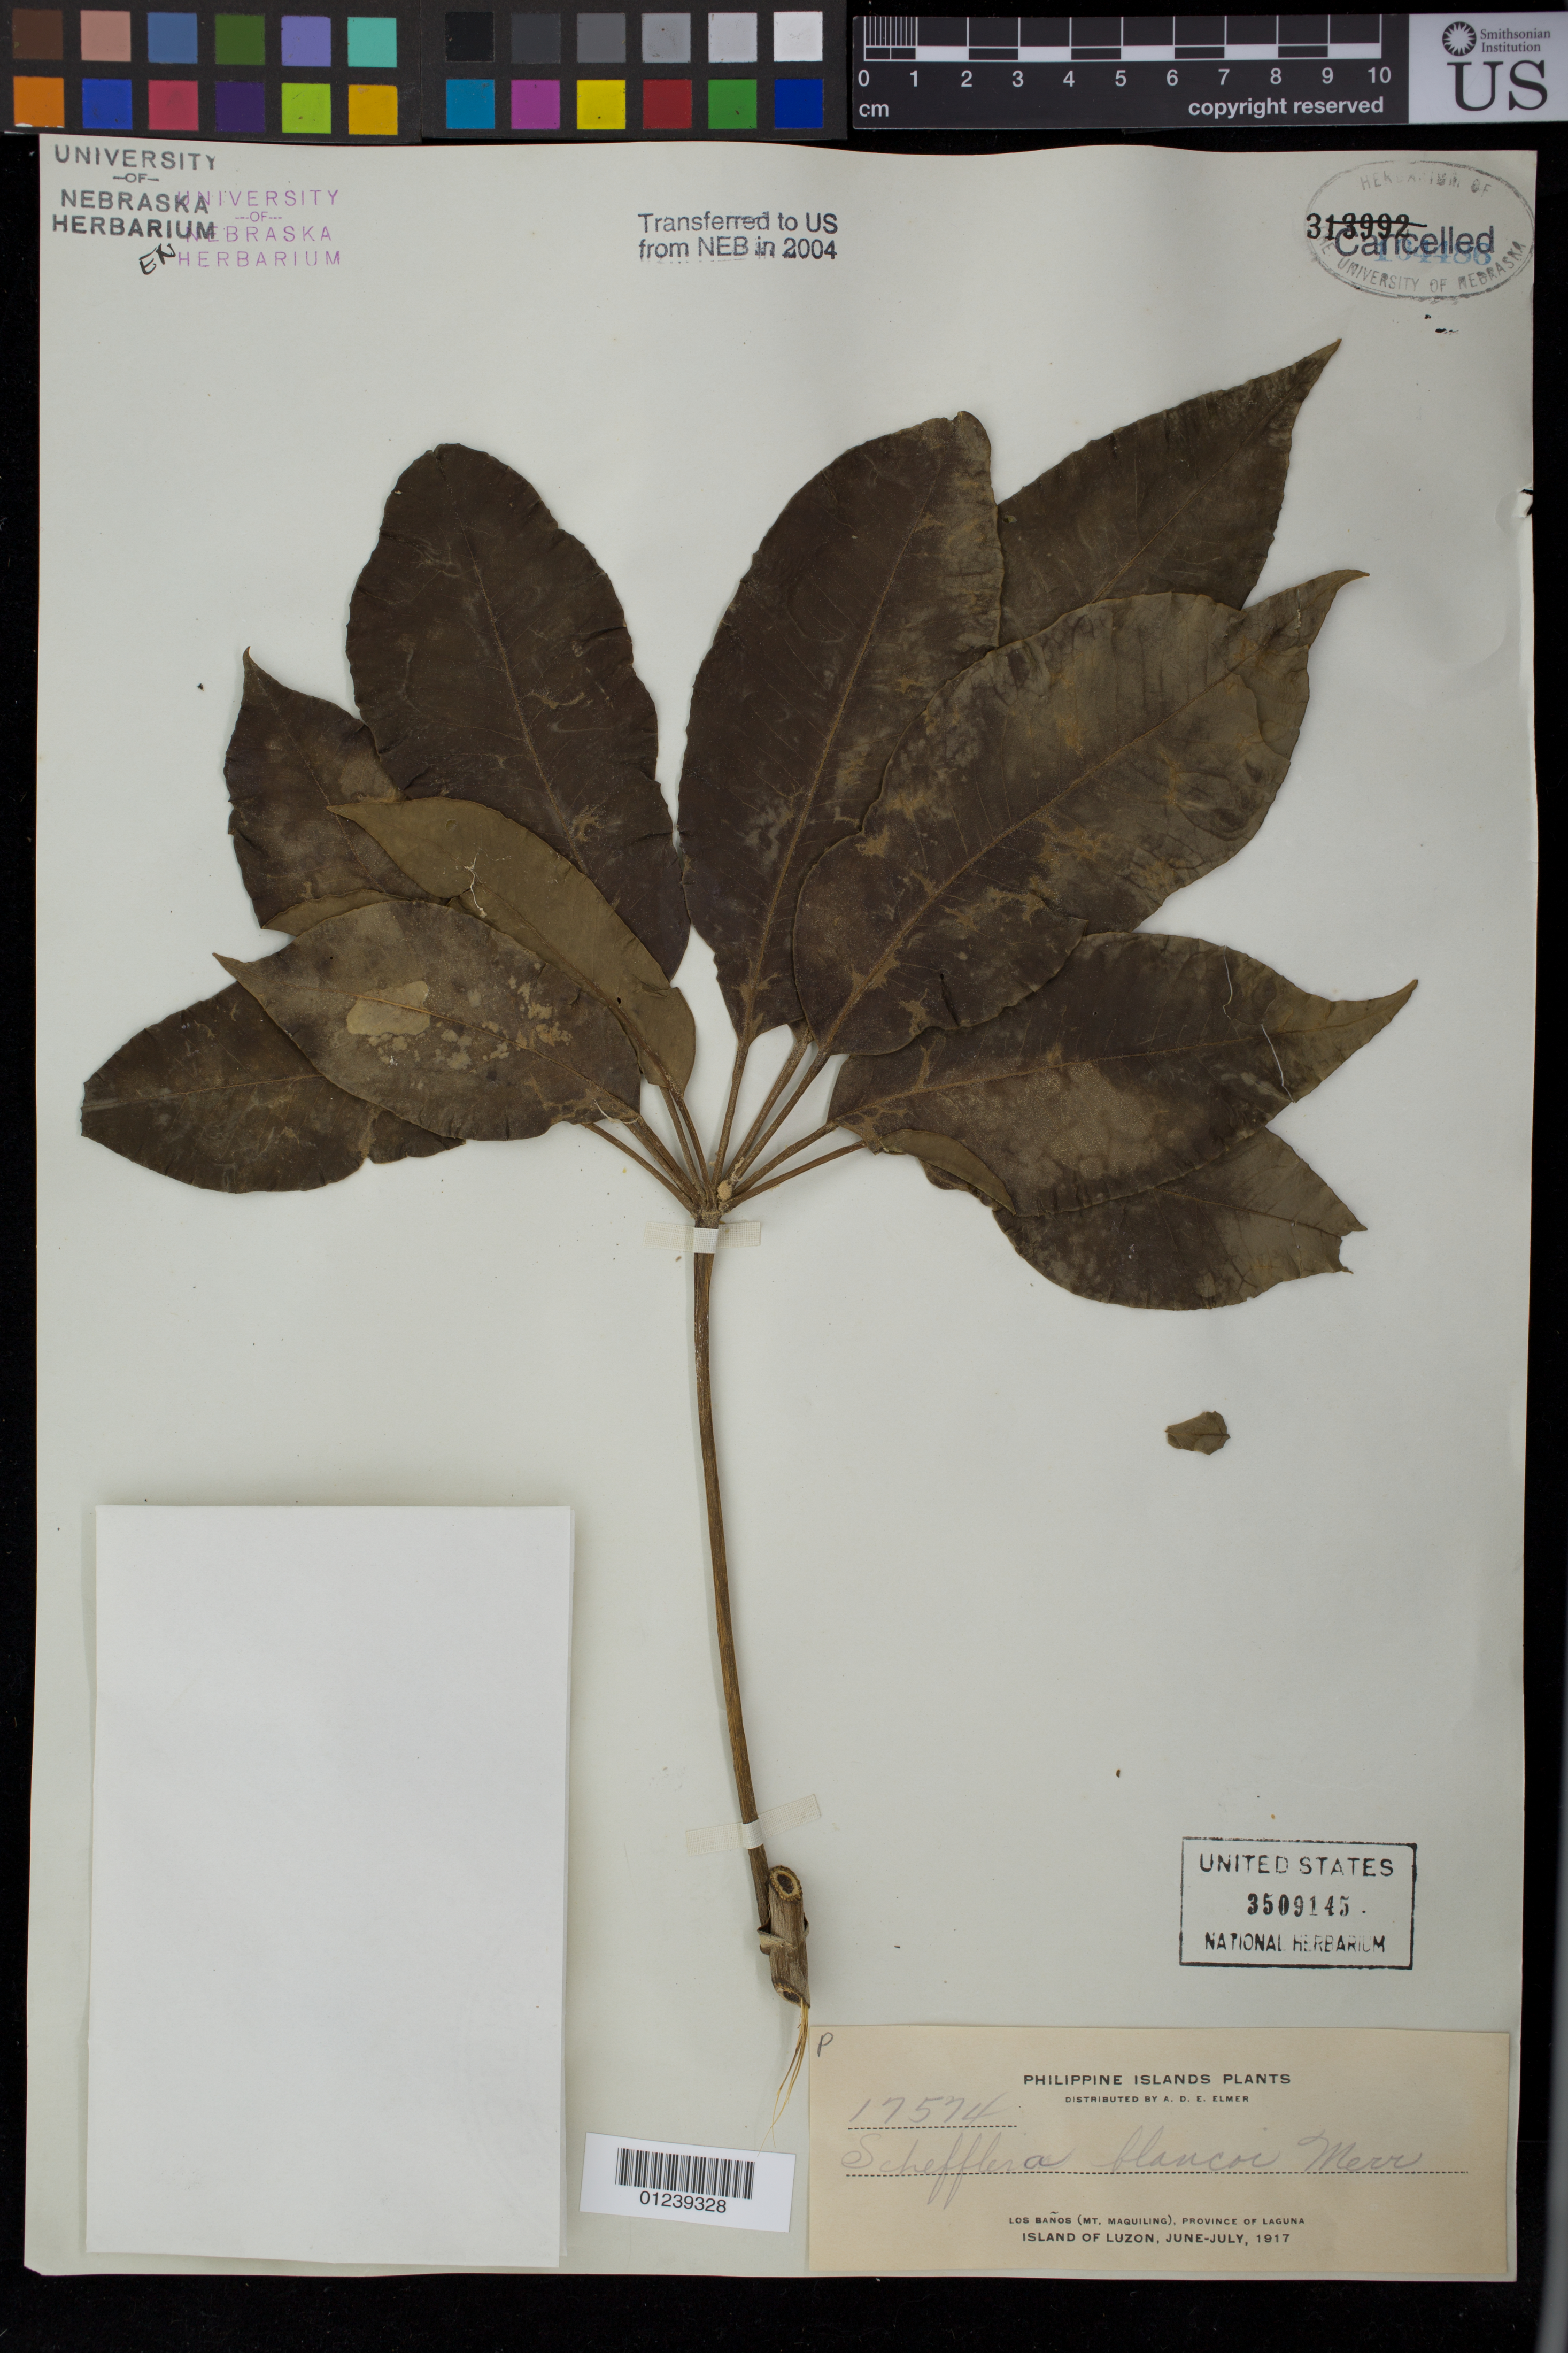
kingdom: Plantae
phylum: Tracheophyta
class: Magnoliopsida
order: Apiales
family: Araliaceae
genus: Schefflera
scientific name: Schefflera blancoi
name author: Merr.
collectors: A. D. E. Elmer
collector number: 17574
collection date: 1917-06/1917-07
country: Philippines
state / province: Calabarzon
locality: Los Banos (Mt. Maquiling) Province of Laguna, Island of Luzon.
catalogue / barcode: US 3509145